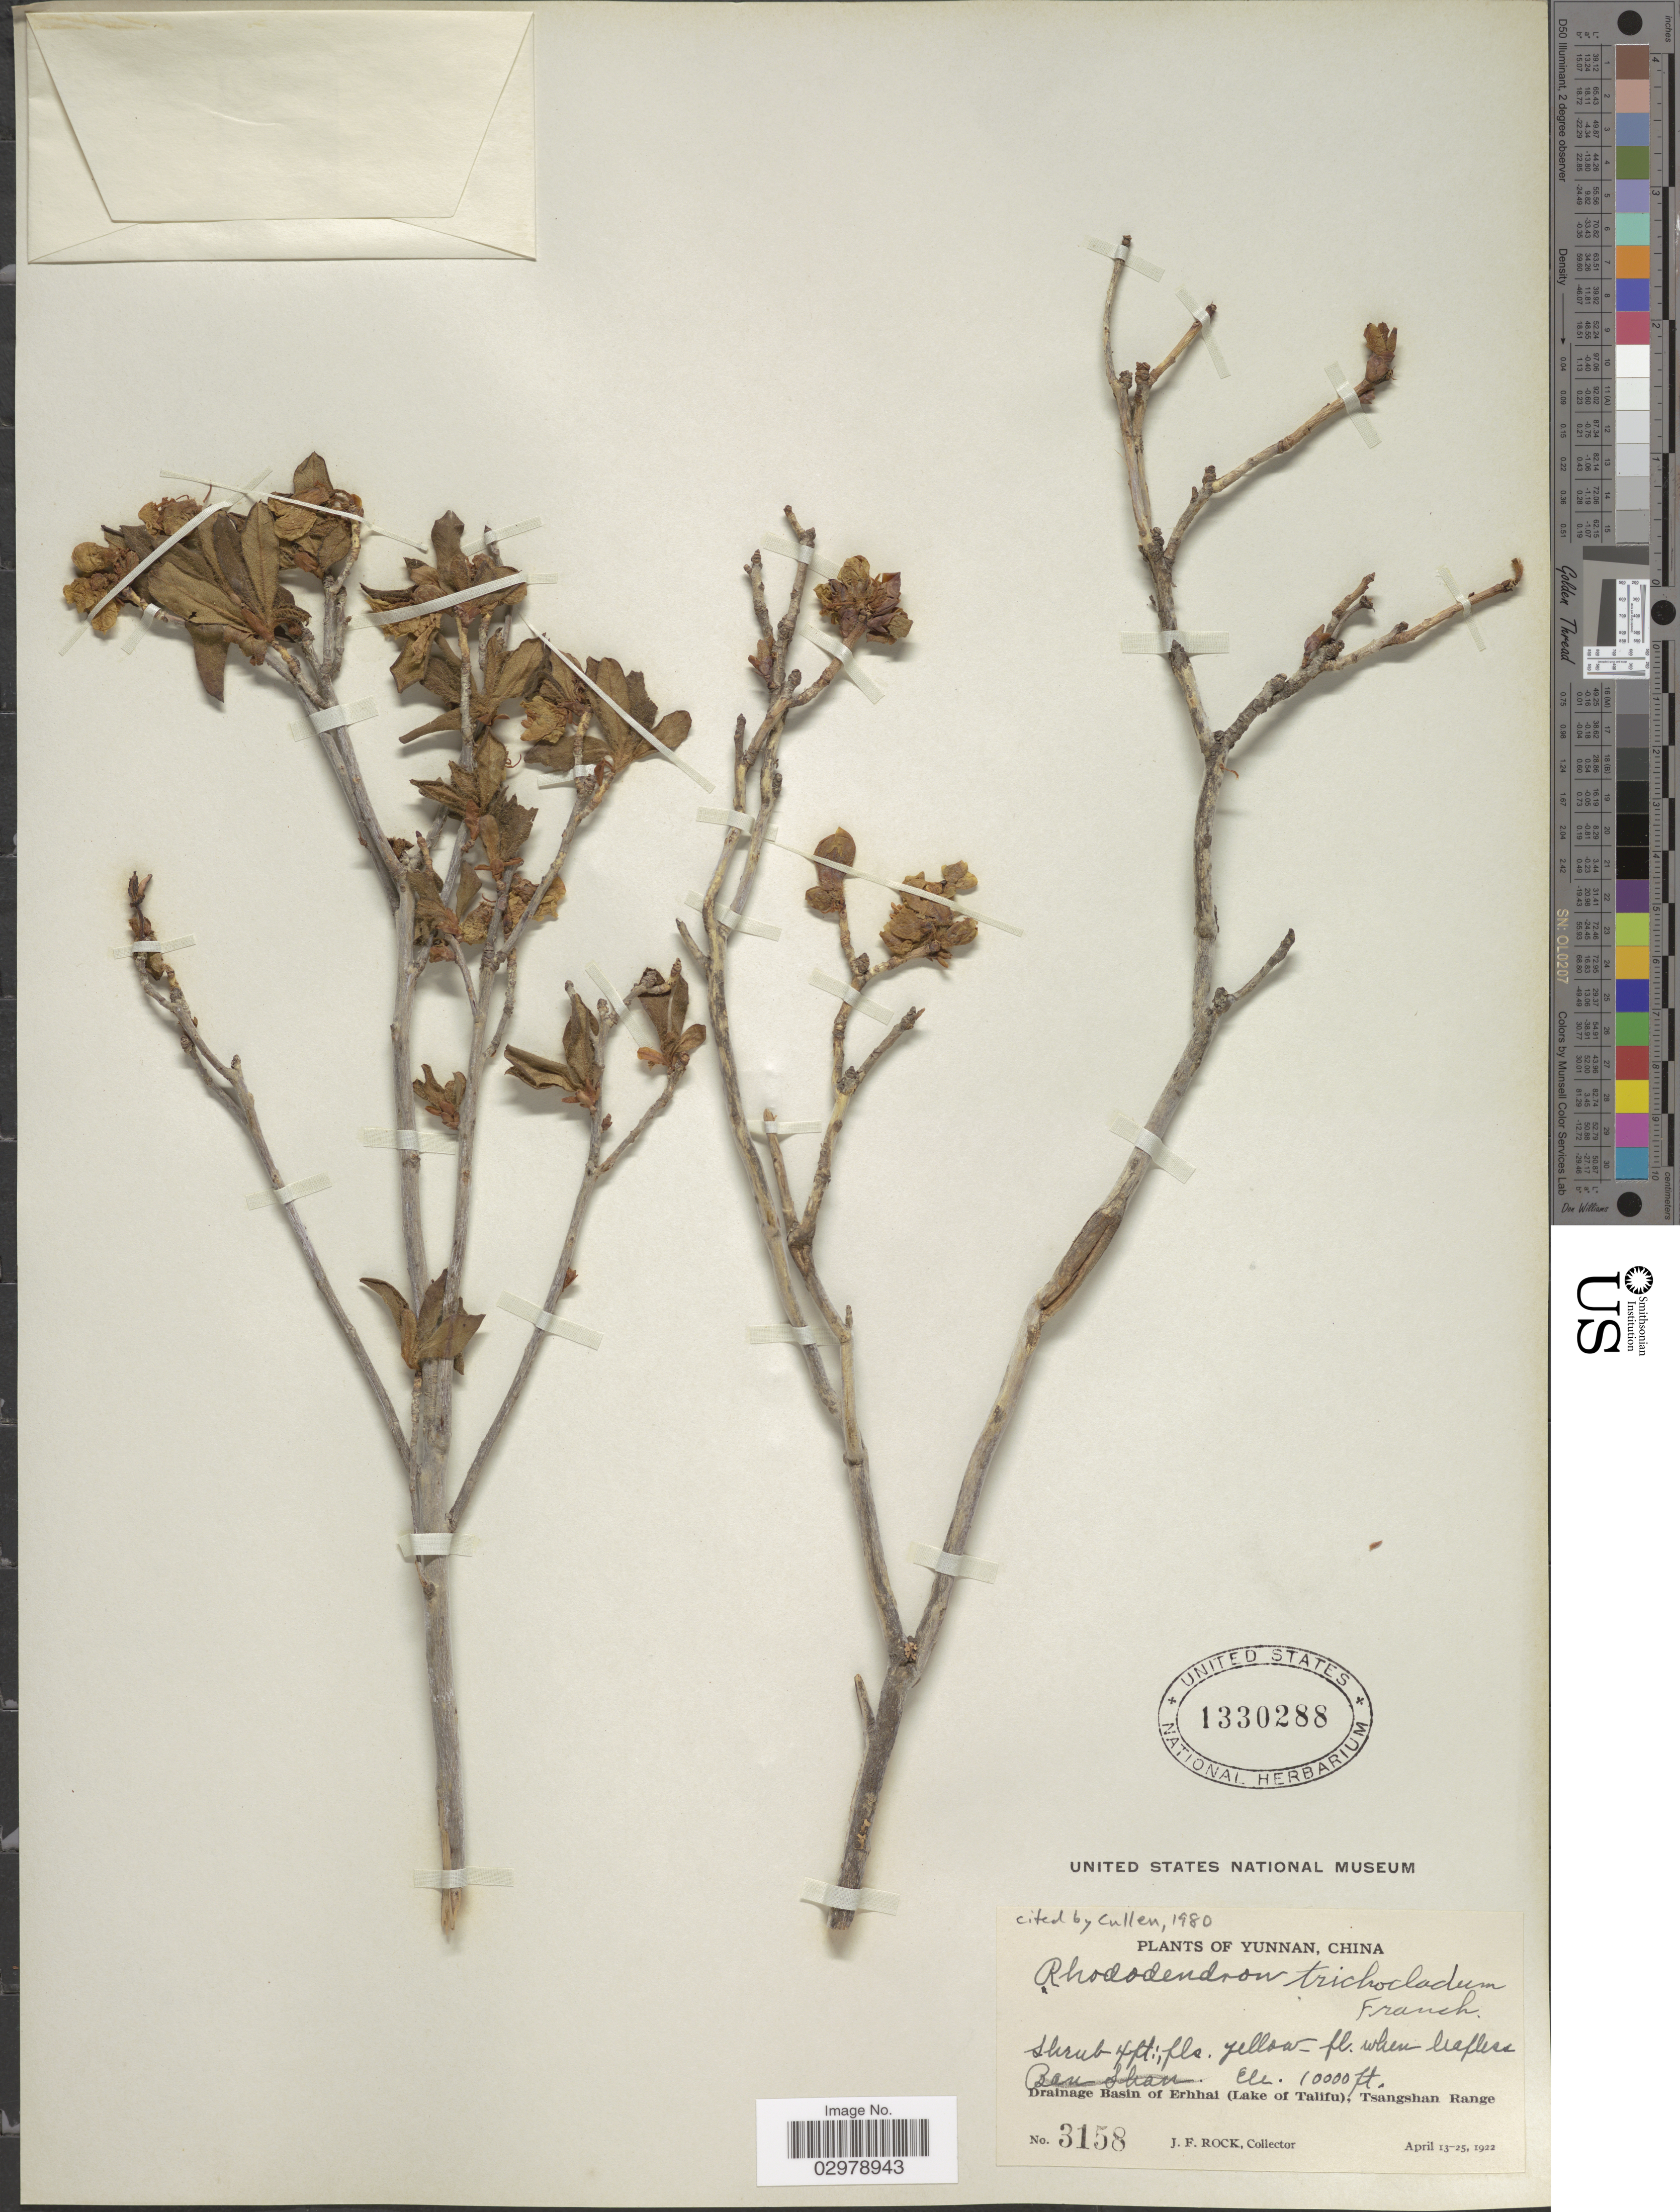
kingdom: Plantae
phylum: Tracheophyta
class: Magnoliopsida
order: Ericales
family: Ericaceae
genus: Rhododendron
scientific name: Rhododendron trichocladum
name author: Franch.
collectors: J. Rock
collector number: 3158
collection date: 1922-04-13/1922-04-25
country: China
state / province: Yunnan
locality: Drainage Basin of Erhhal (Lake of Talifu), Tsangshan Range.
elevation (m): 3048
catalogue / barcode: US 1330288